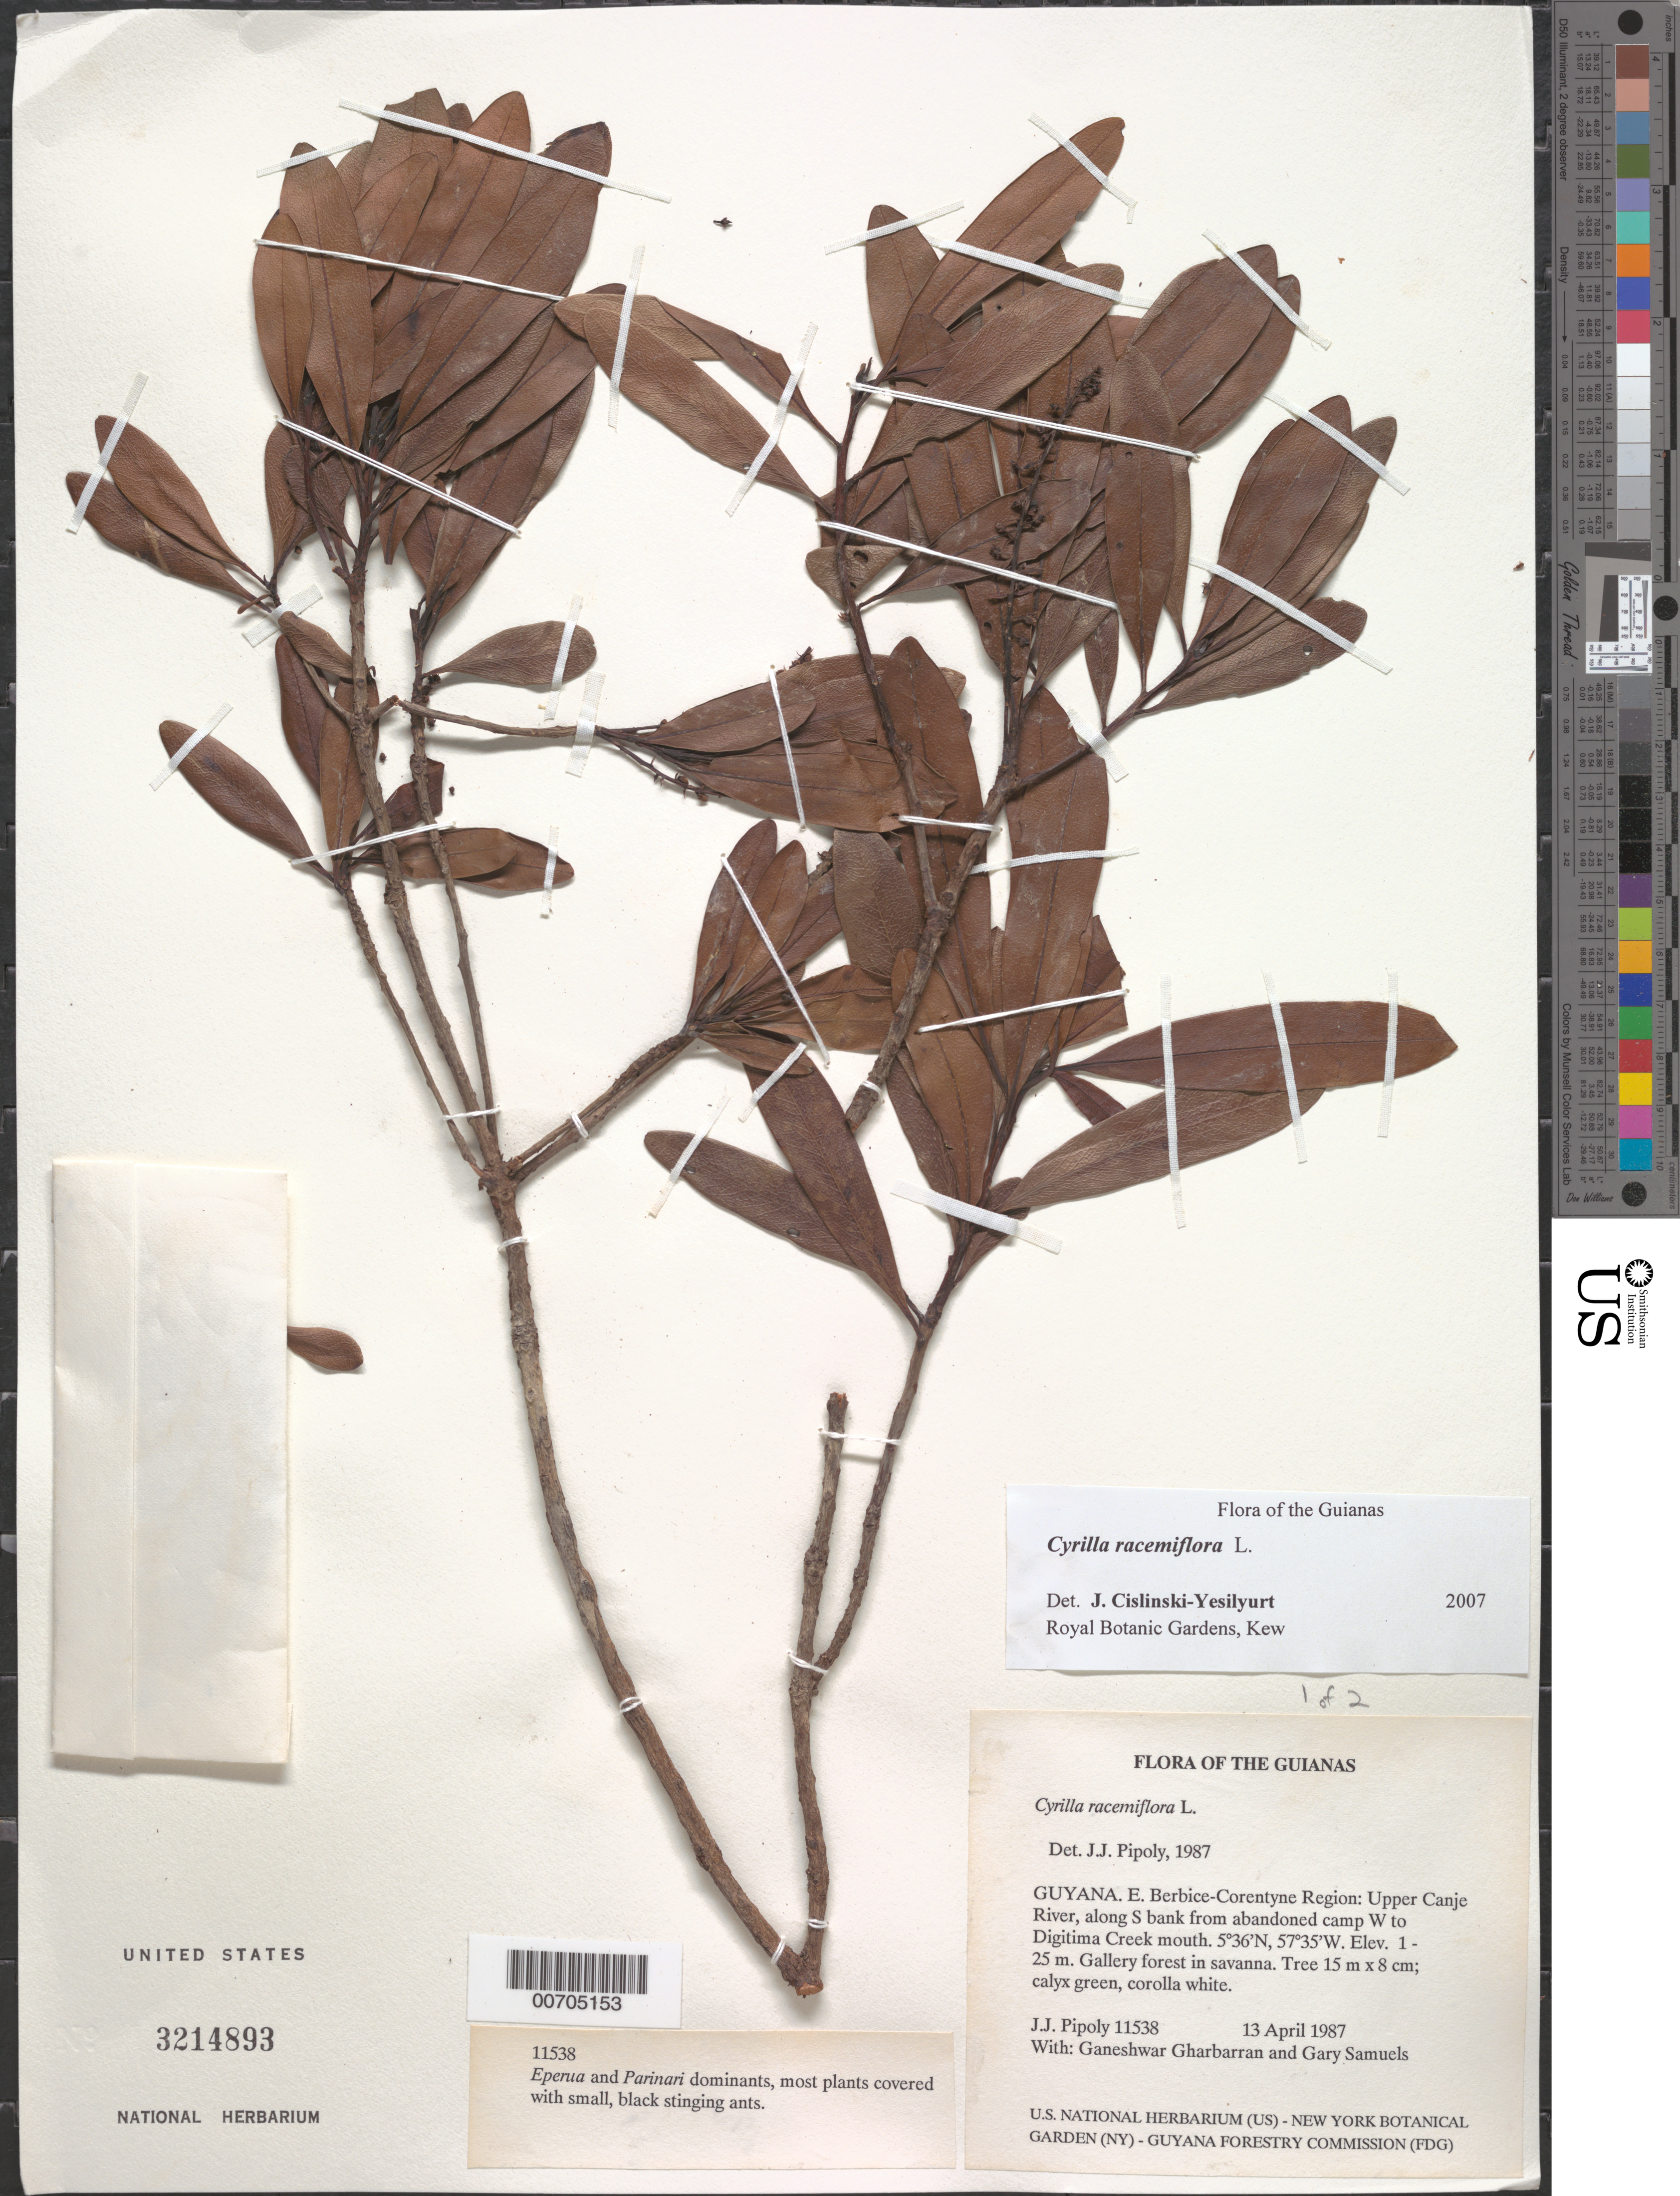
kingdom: Plantae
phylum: Tracheophyta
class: Magnoliopsida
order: Ericales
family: Cyrillaceae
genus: Cyrilla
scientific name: Cyrilla racemiflora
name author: L.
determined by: Yesilyurt, J. C.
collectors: J. J. Pipoly, G. Gharbarran & G. Samuels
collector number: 11538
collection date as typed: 13 April 1987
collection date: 1987-04-13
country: Guyana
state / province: E. Berbice-Corentyne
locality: Upper Canje River, S bank from abandoned Amerindian logging camp W to Digitima Cr. mouth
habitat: Gallery forest in savanna; Eperua and Parinari dominants, most plants covered with small, black, stinging ants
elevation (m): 1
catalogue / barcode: US 3214893